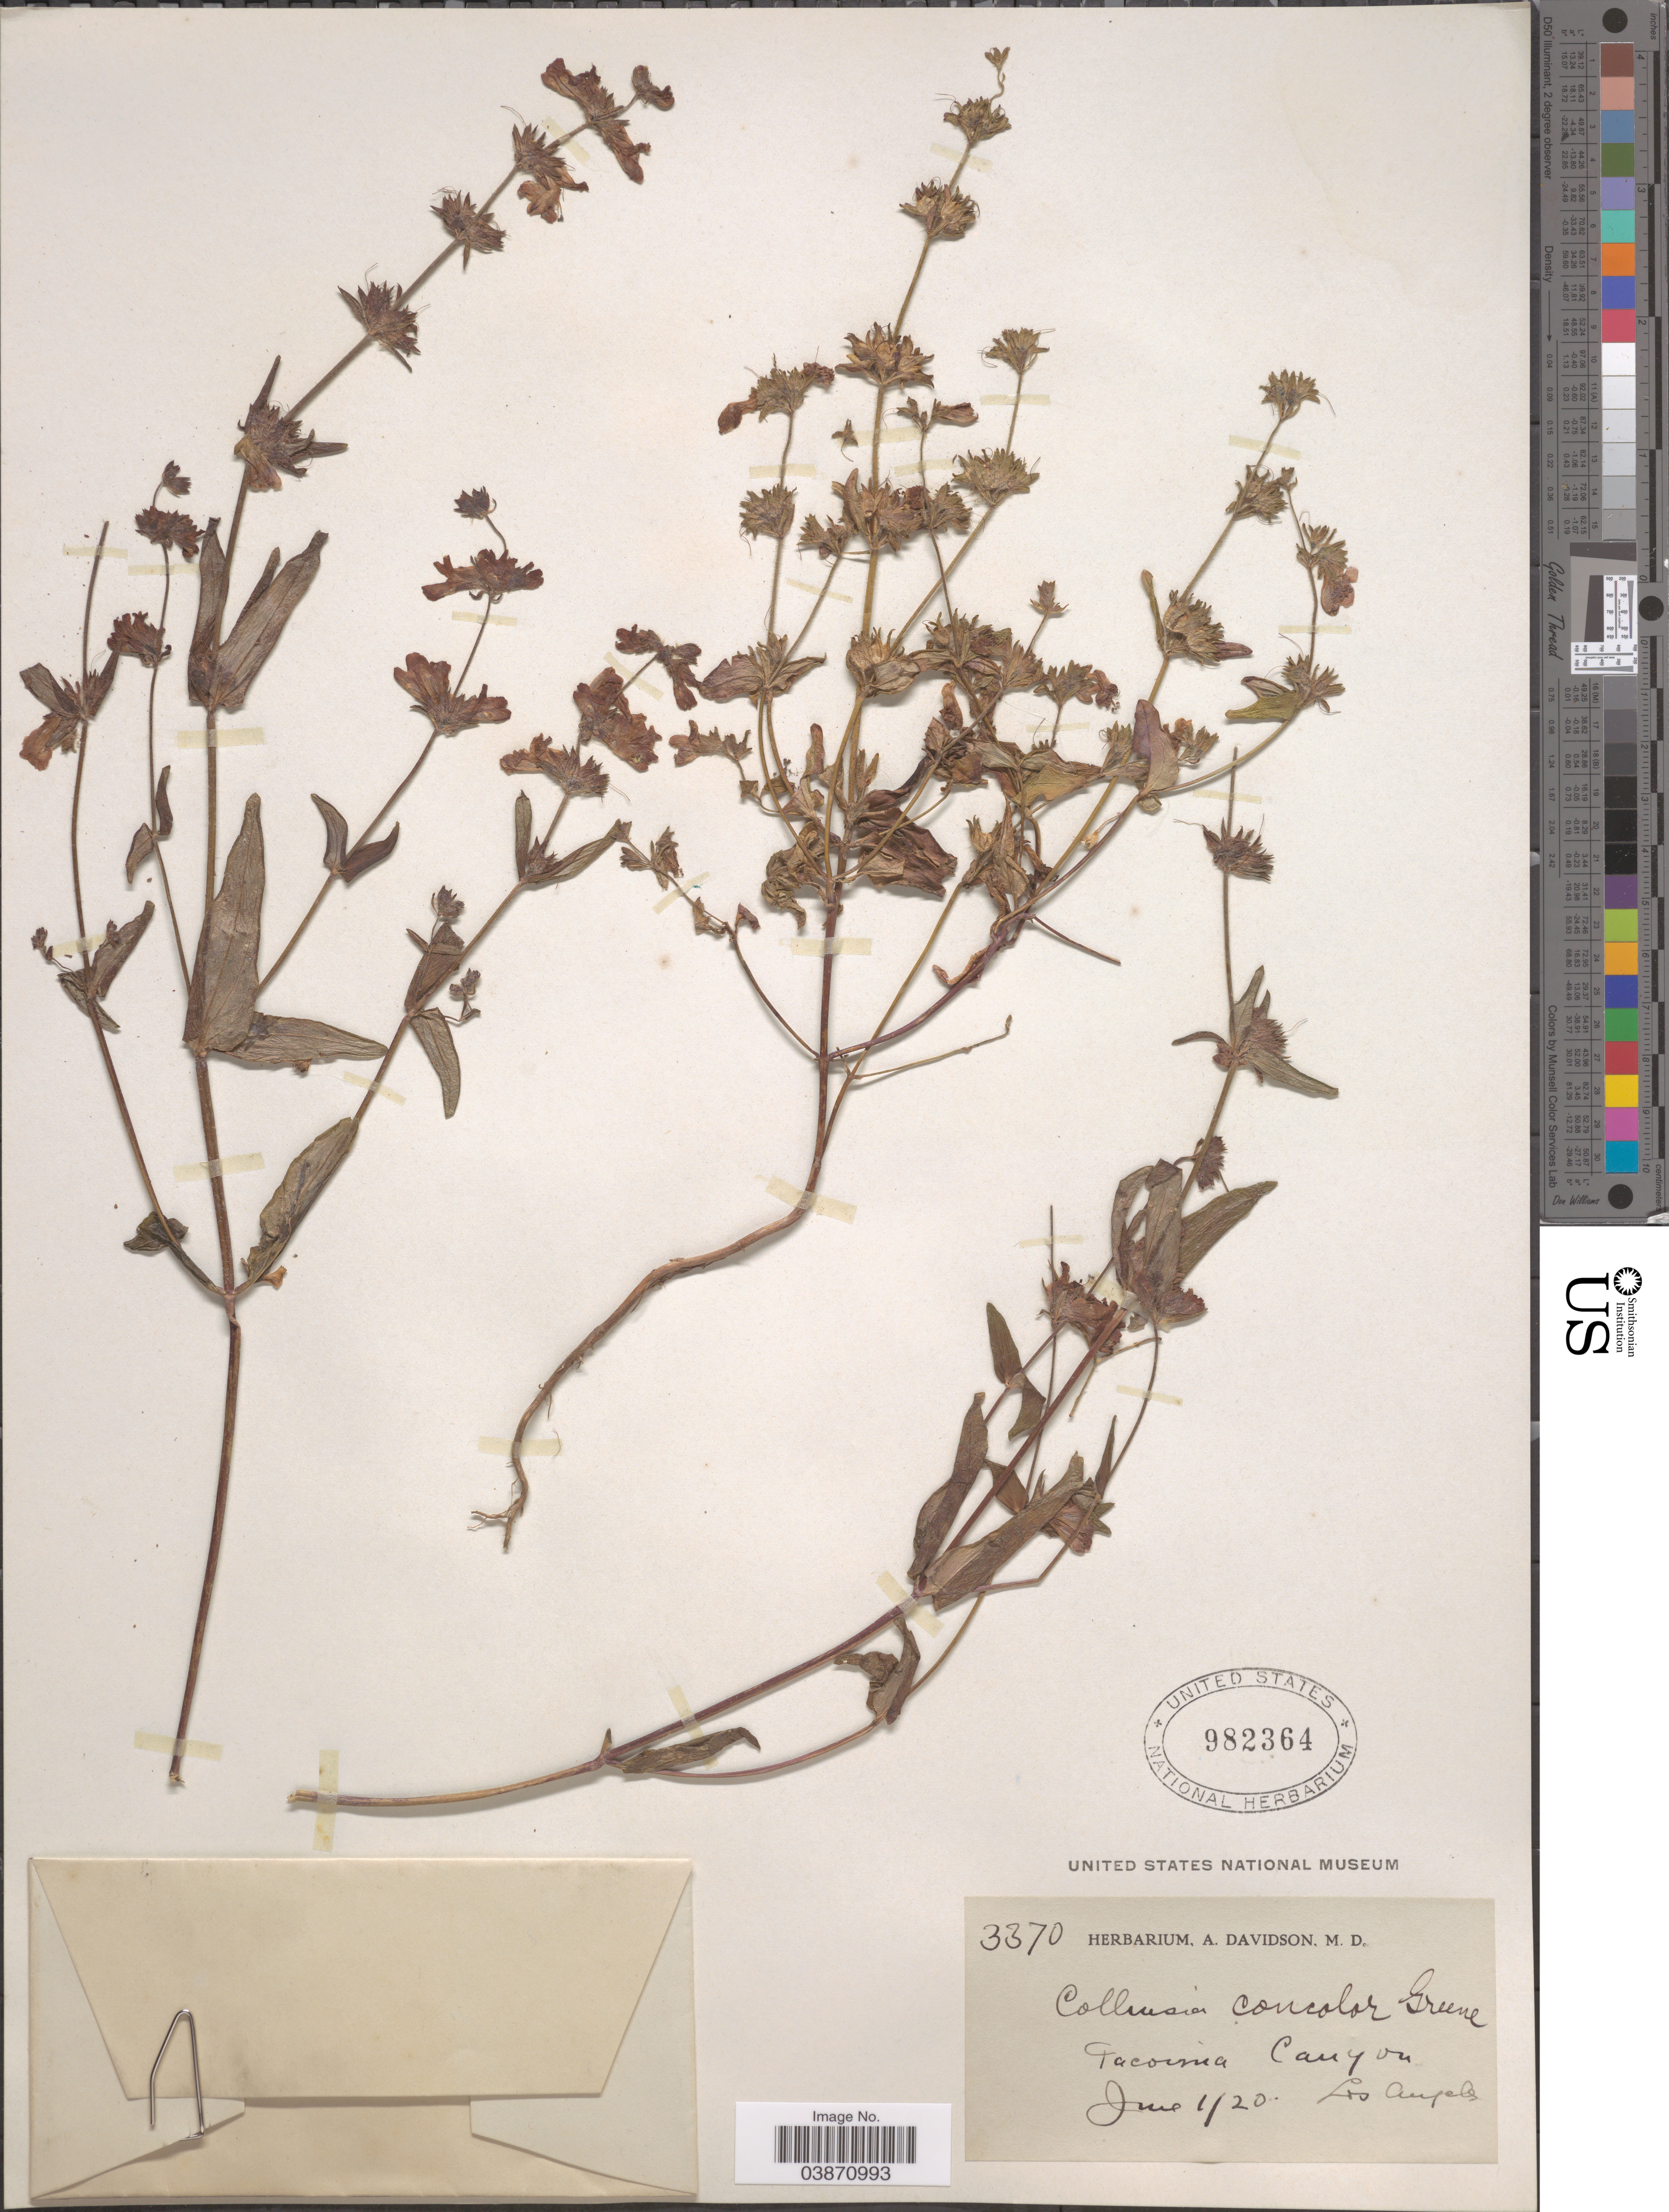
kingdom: Plantae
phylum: Tracheophyta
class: Magnoliopsida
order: Lamiales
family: Plantaginaceae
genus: Collinsia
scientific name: Collinsia concolor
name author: Greene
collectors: A. Davidson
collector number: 3370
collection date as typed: Transcribed d/m/y: 1/6/20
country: United States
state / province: California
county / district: Los Angeles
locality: Pacoima Canyon. Los Angeles.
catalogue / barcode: US 982364